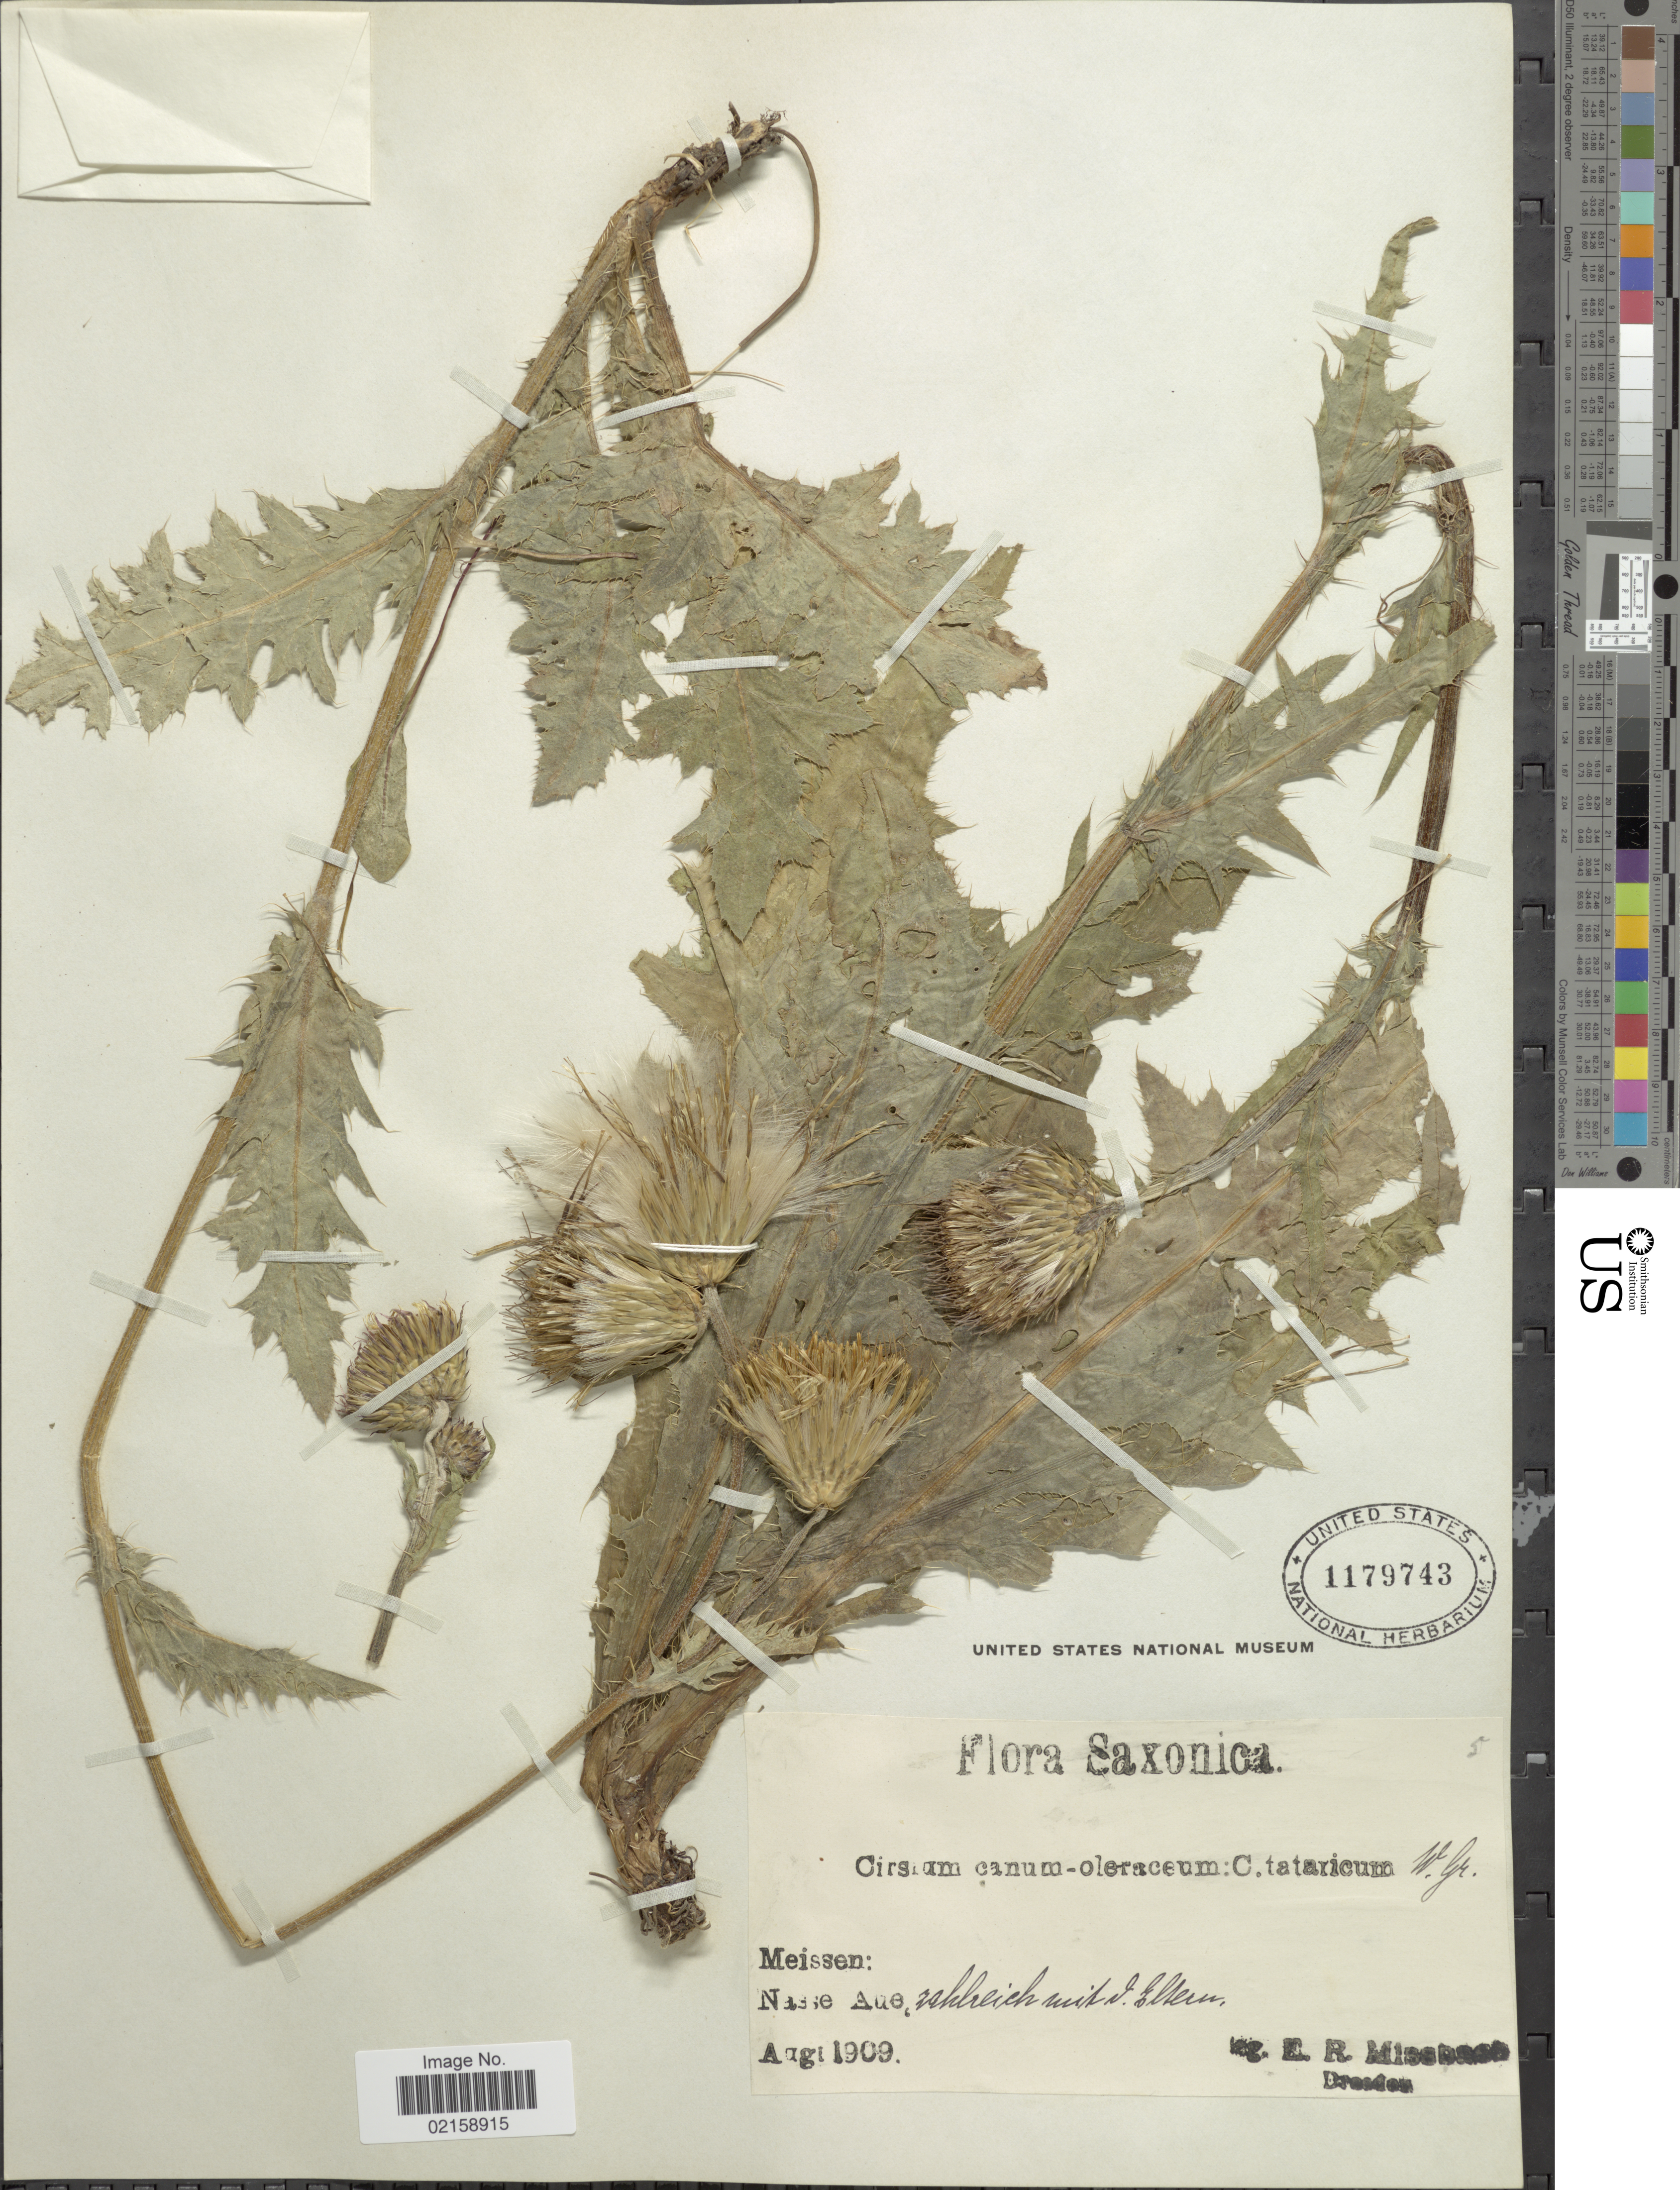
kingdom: Plantae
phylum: Tracheophyta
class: Magnoliopsida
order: Asterales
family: Asteraceae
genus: Cirsium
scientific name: Cirsium canum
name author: M. Bieb.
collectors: E. Missbach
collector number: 5?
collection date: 1909-08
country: Germany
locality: Saxonica, Meissen: Nasse Aue, zahbeich uit d. Elteren. [interpreted]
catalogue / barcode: US 1179743